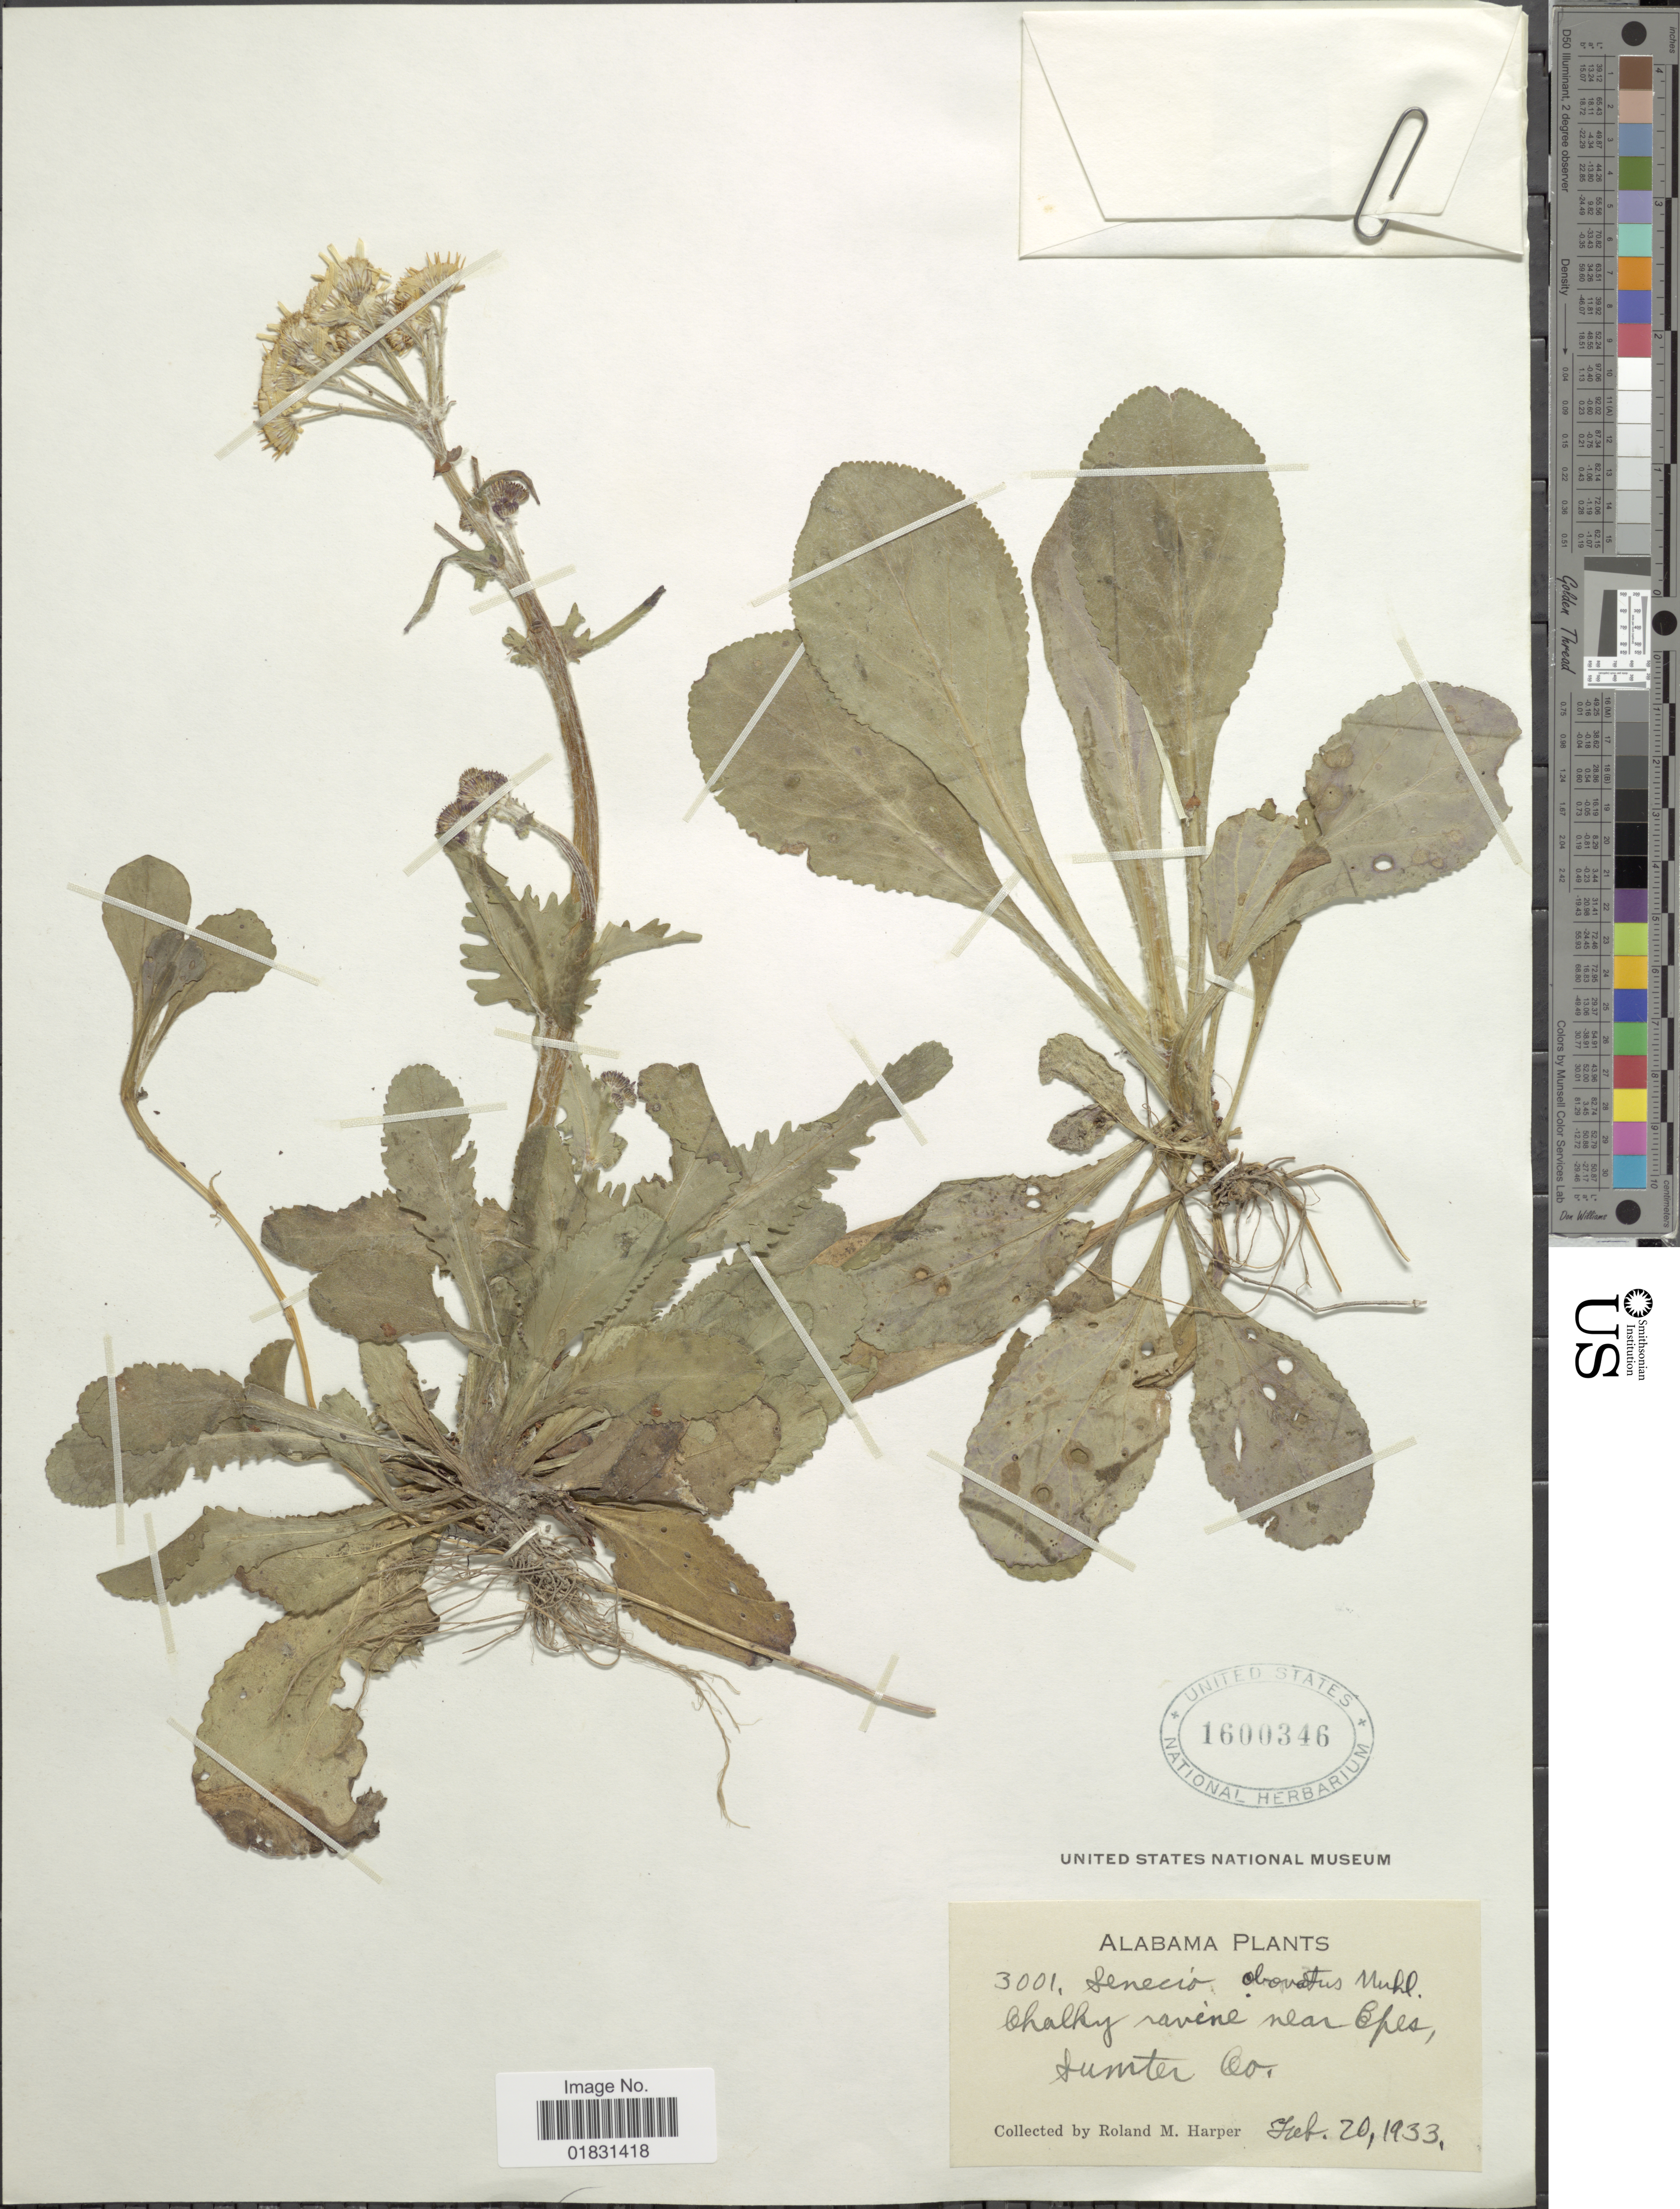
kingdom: Plantae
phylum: Tracheophyta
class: Magnoliopsida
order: Asterales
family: Asteraceae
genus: Packera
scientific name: Packera obovata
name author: (Muhl. ex Willd.) W.A. Weber & Á. Löve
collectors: R. M. Harper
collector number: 3001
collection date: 1933-02-20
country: United States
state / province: Alabama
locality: Chalky ravine near Epes, Sumter Co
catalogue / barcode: US 1600346